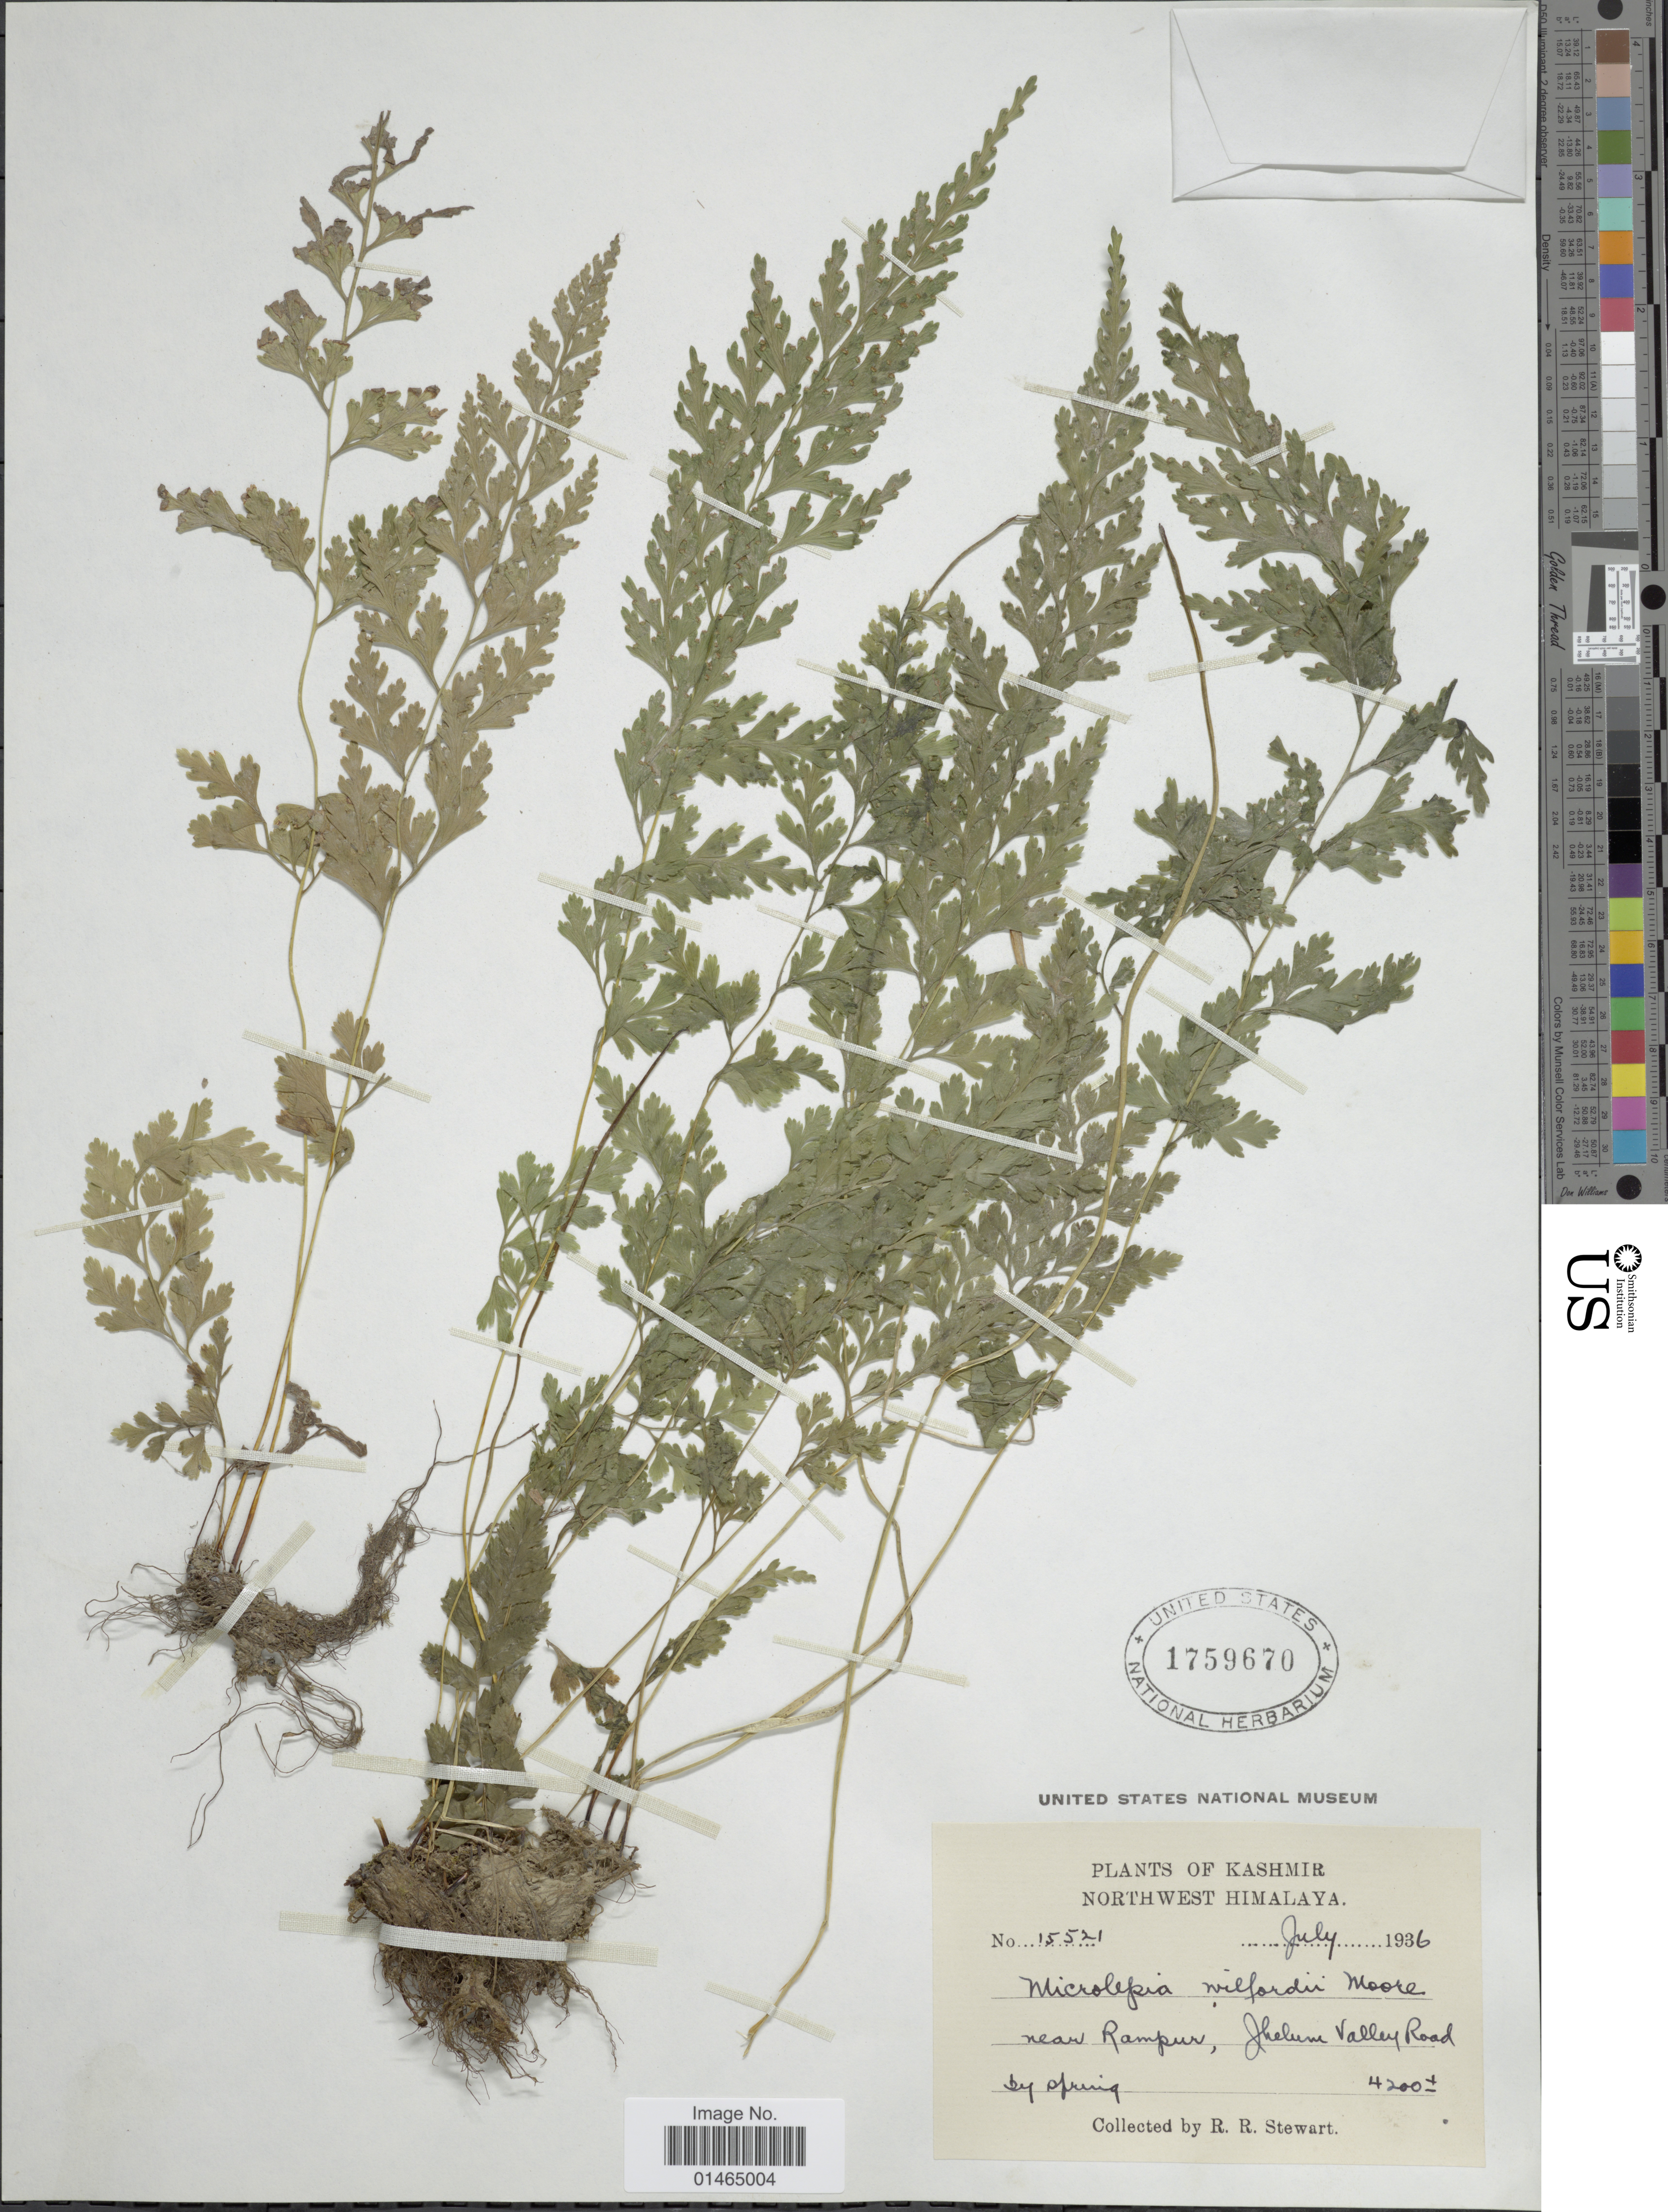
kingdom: Plantae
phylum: Tracheophyta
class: Polypodiopsida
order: Polypodiales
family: Dennstaedtiaceae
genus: Dennstaedtia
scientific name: Dennstaedtia wilfordii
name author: (T. Moore) Christ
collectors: R. R. Stewart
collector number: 15521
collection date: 1936-07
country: India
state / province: Jammu and Kashmir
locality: Kashmir. Northwest Himalaya. Near Rampur, Jhelum Valley Road.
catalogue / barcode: US 1759670